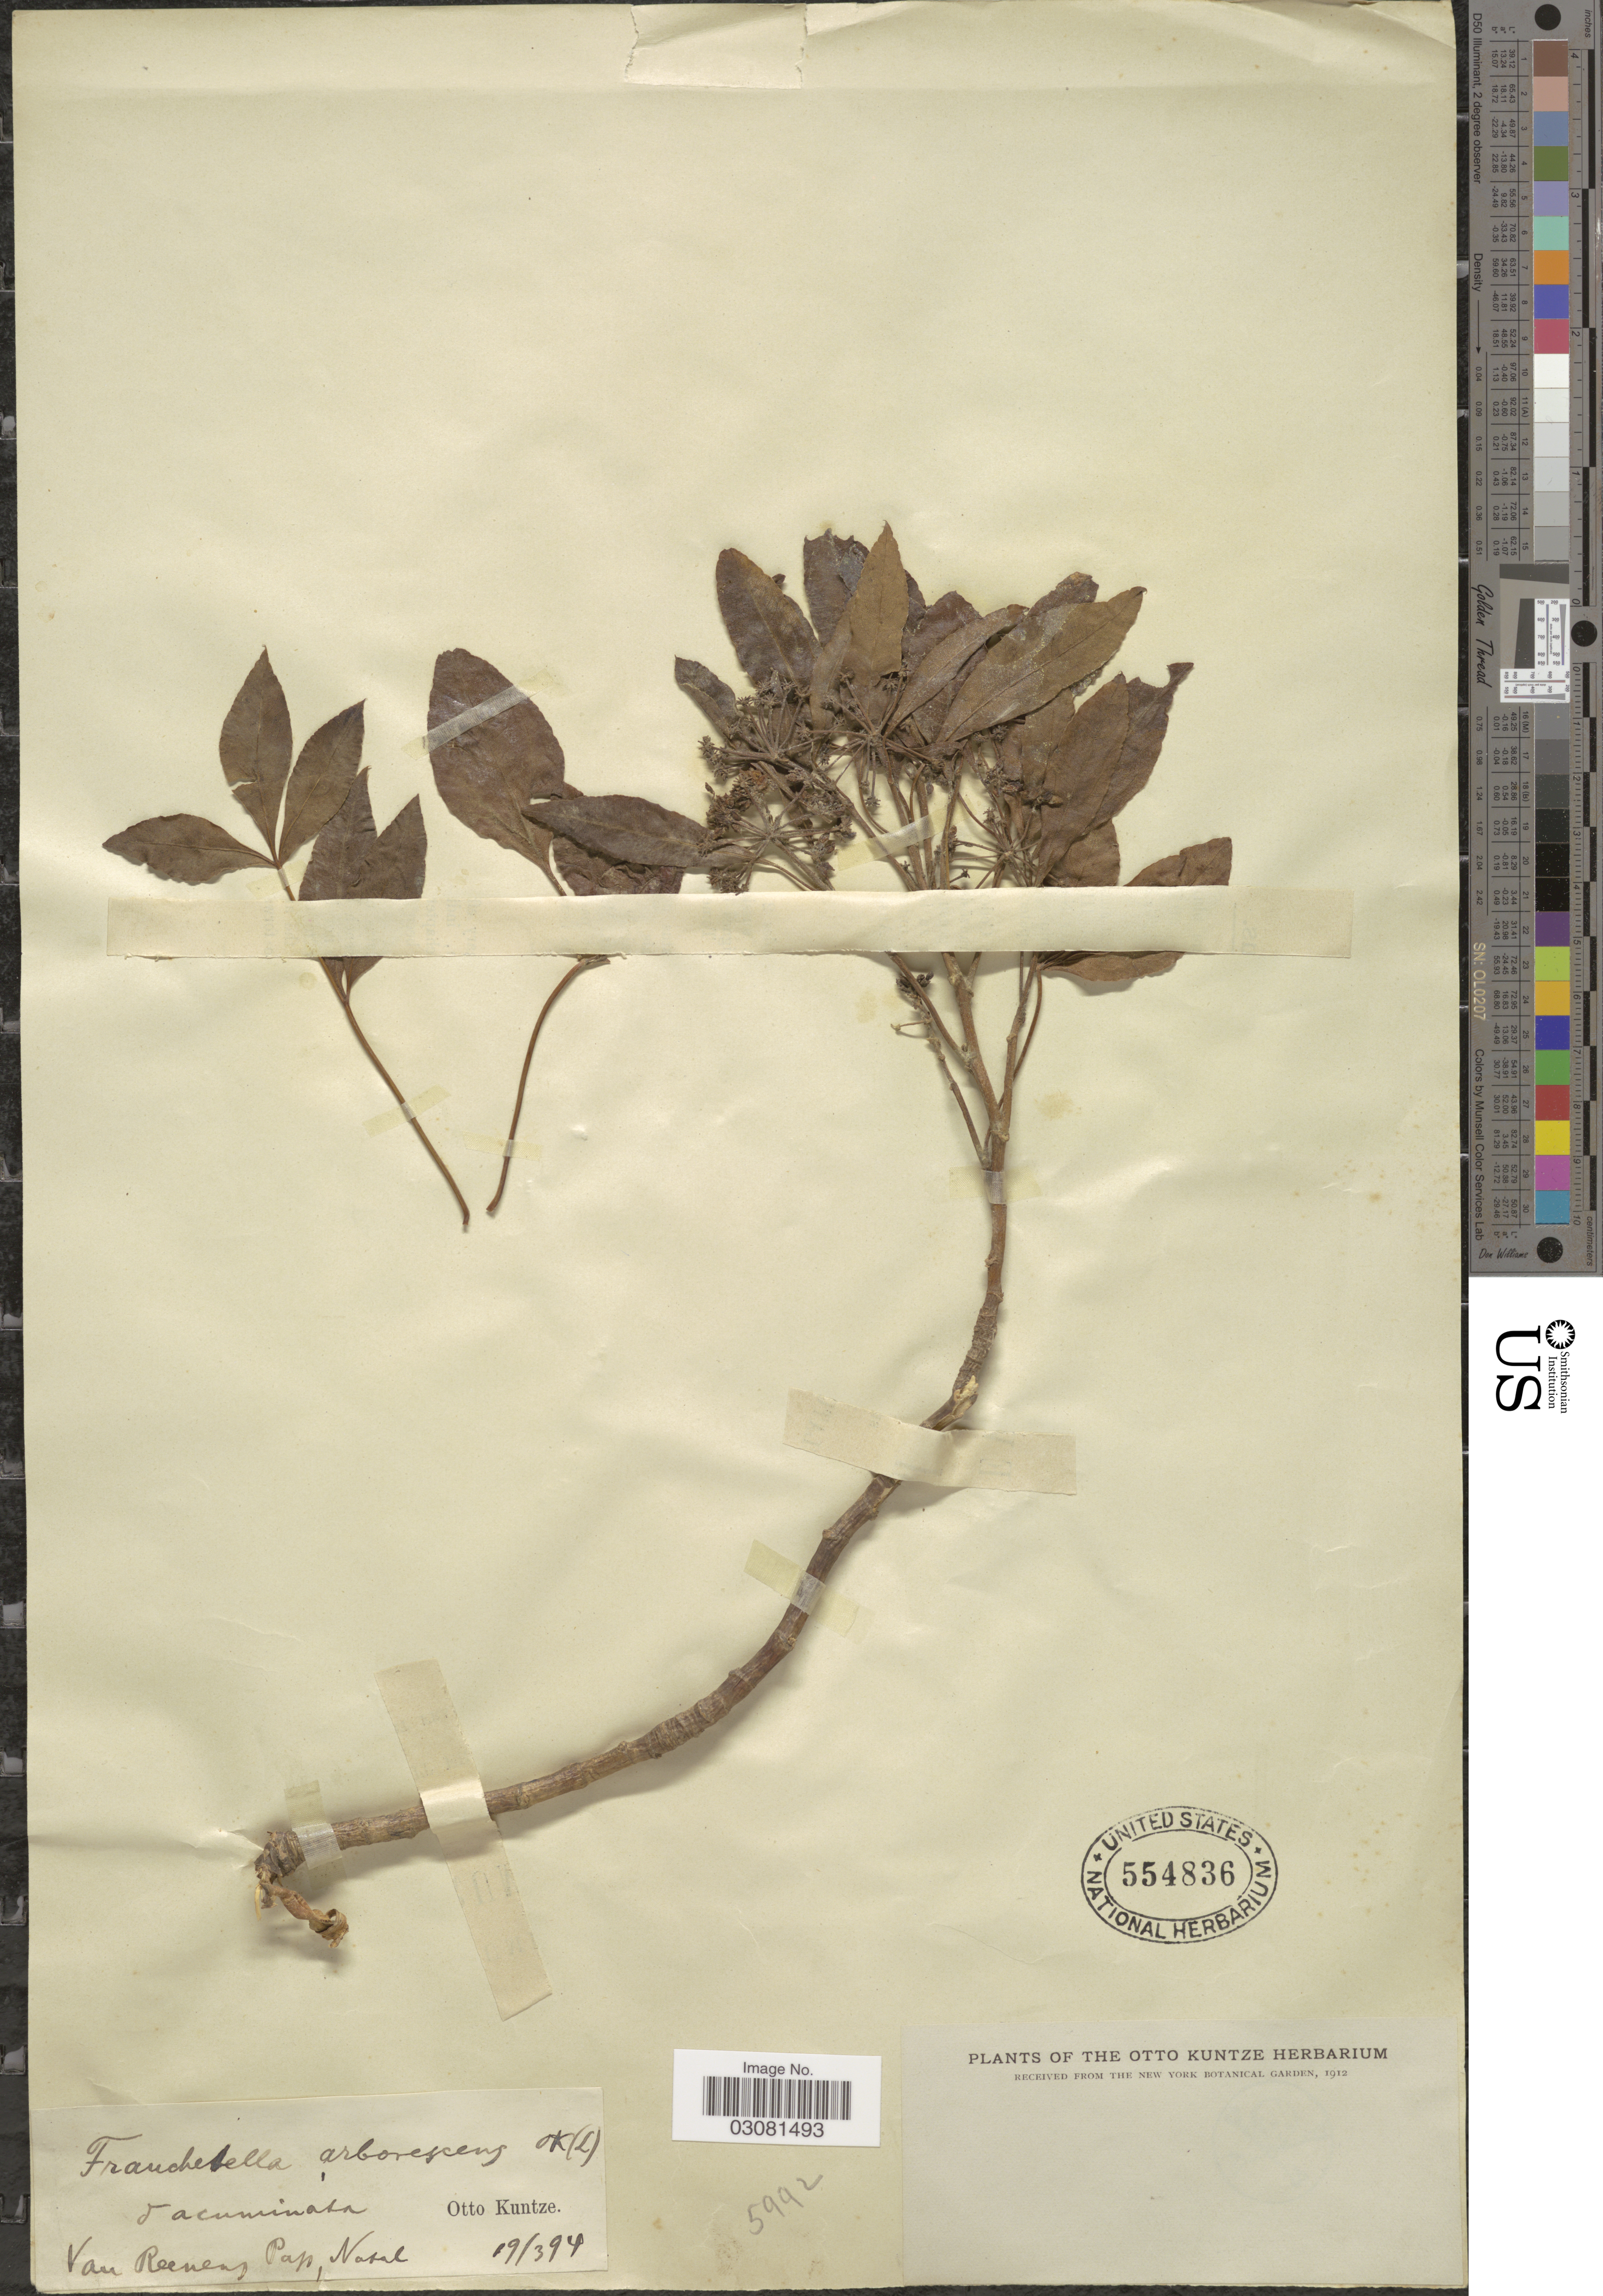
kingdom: Plantae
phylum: Tracheophyta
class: Magnoliopsida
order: Apiales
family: Apiaceae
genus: Heteromorpha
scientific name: Heteromorpha arborescens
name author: Cham. & Schltdl.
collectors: C.E.O. Kuntze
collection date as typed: Transcribed d/m/y: 19/3/94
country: South Africa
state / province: KwaZulu-Natal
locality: Van Reenens Pass.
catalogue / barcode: US 554836